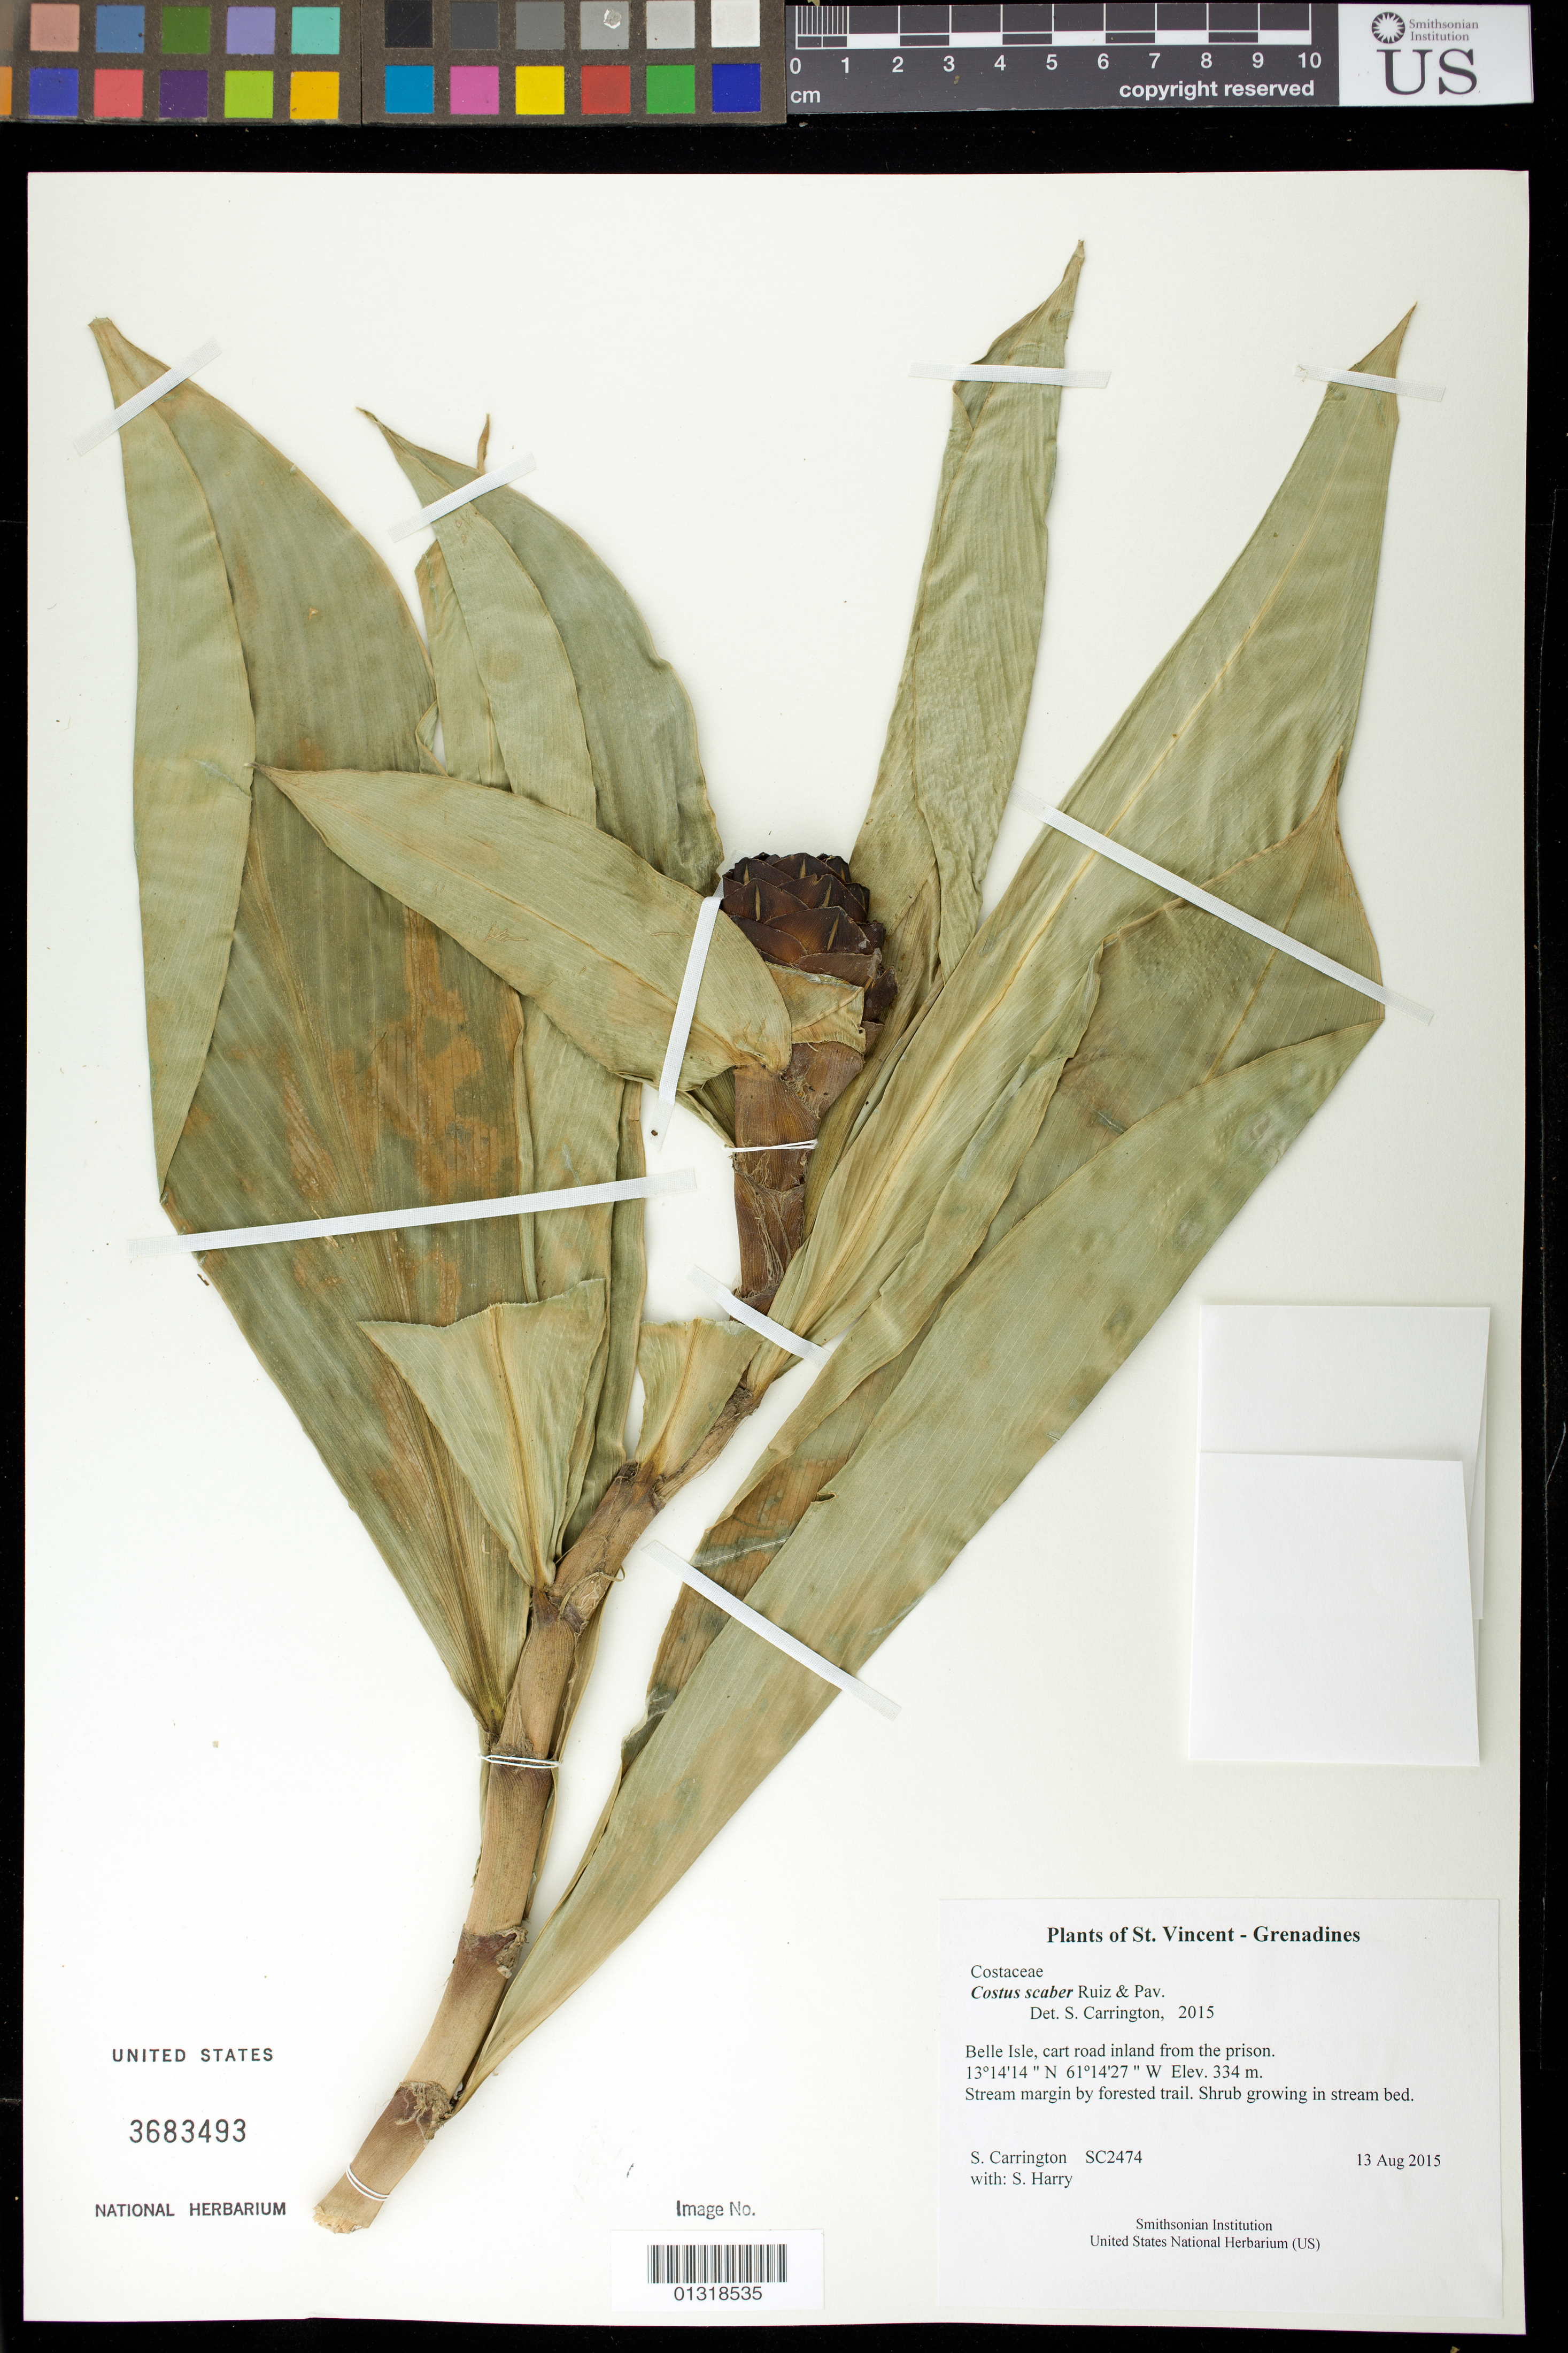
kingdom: Plantae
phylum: Tracheophyta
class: Liliopsida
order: Zingiberales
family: Costaceae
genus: Costus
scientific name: Costus scaber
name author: Ruiz & Pav.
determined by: Carrington, C. M. S.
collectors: C. M. S. Carrington & S. Harry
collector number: SC2474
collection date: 2015-08-13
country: St. Vincent - Grenadines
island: St Vincent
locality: BelleIsle, cart road inland from the prison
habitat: Stream margin by forested trail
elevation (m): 334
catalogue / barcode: US 3683493